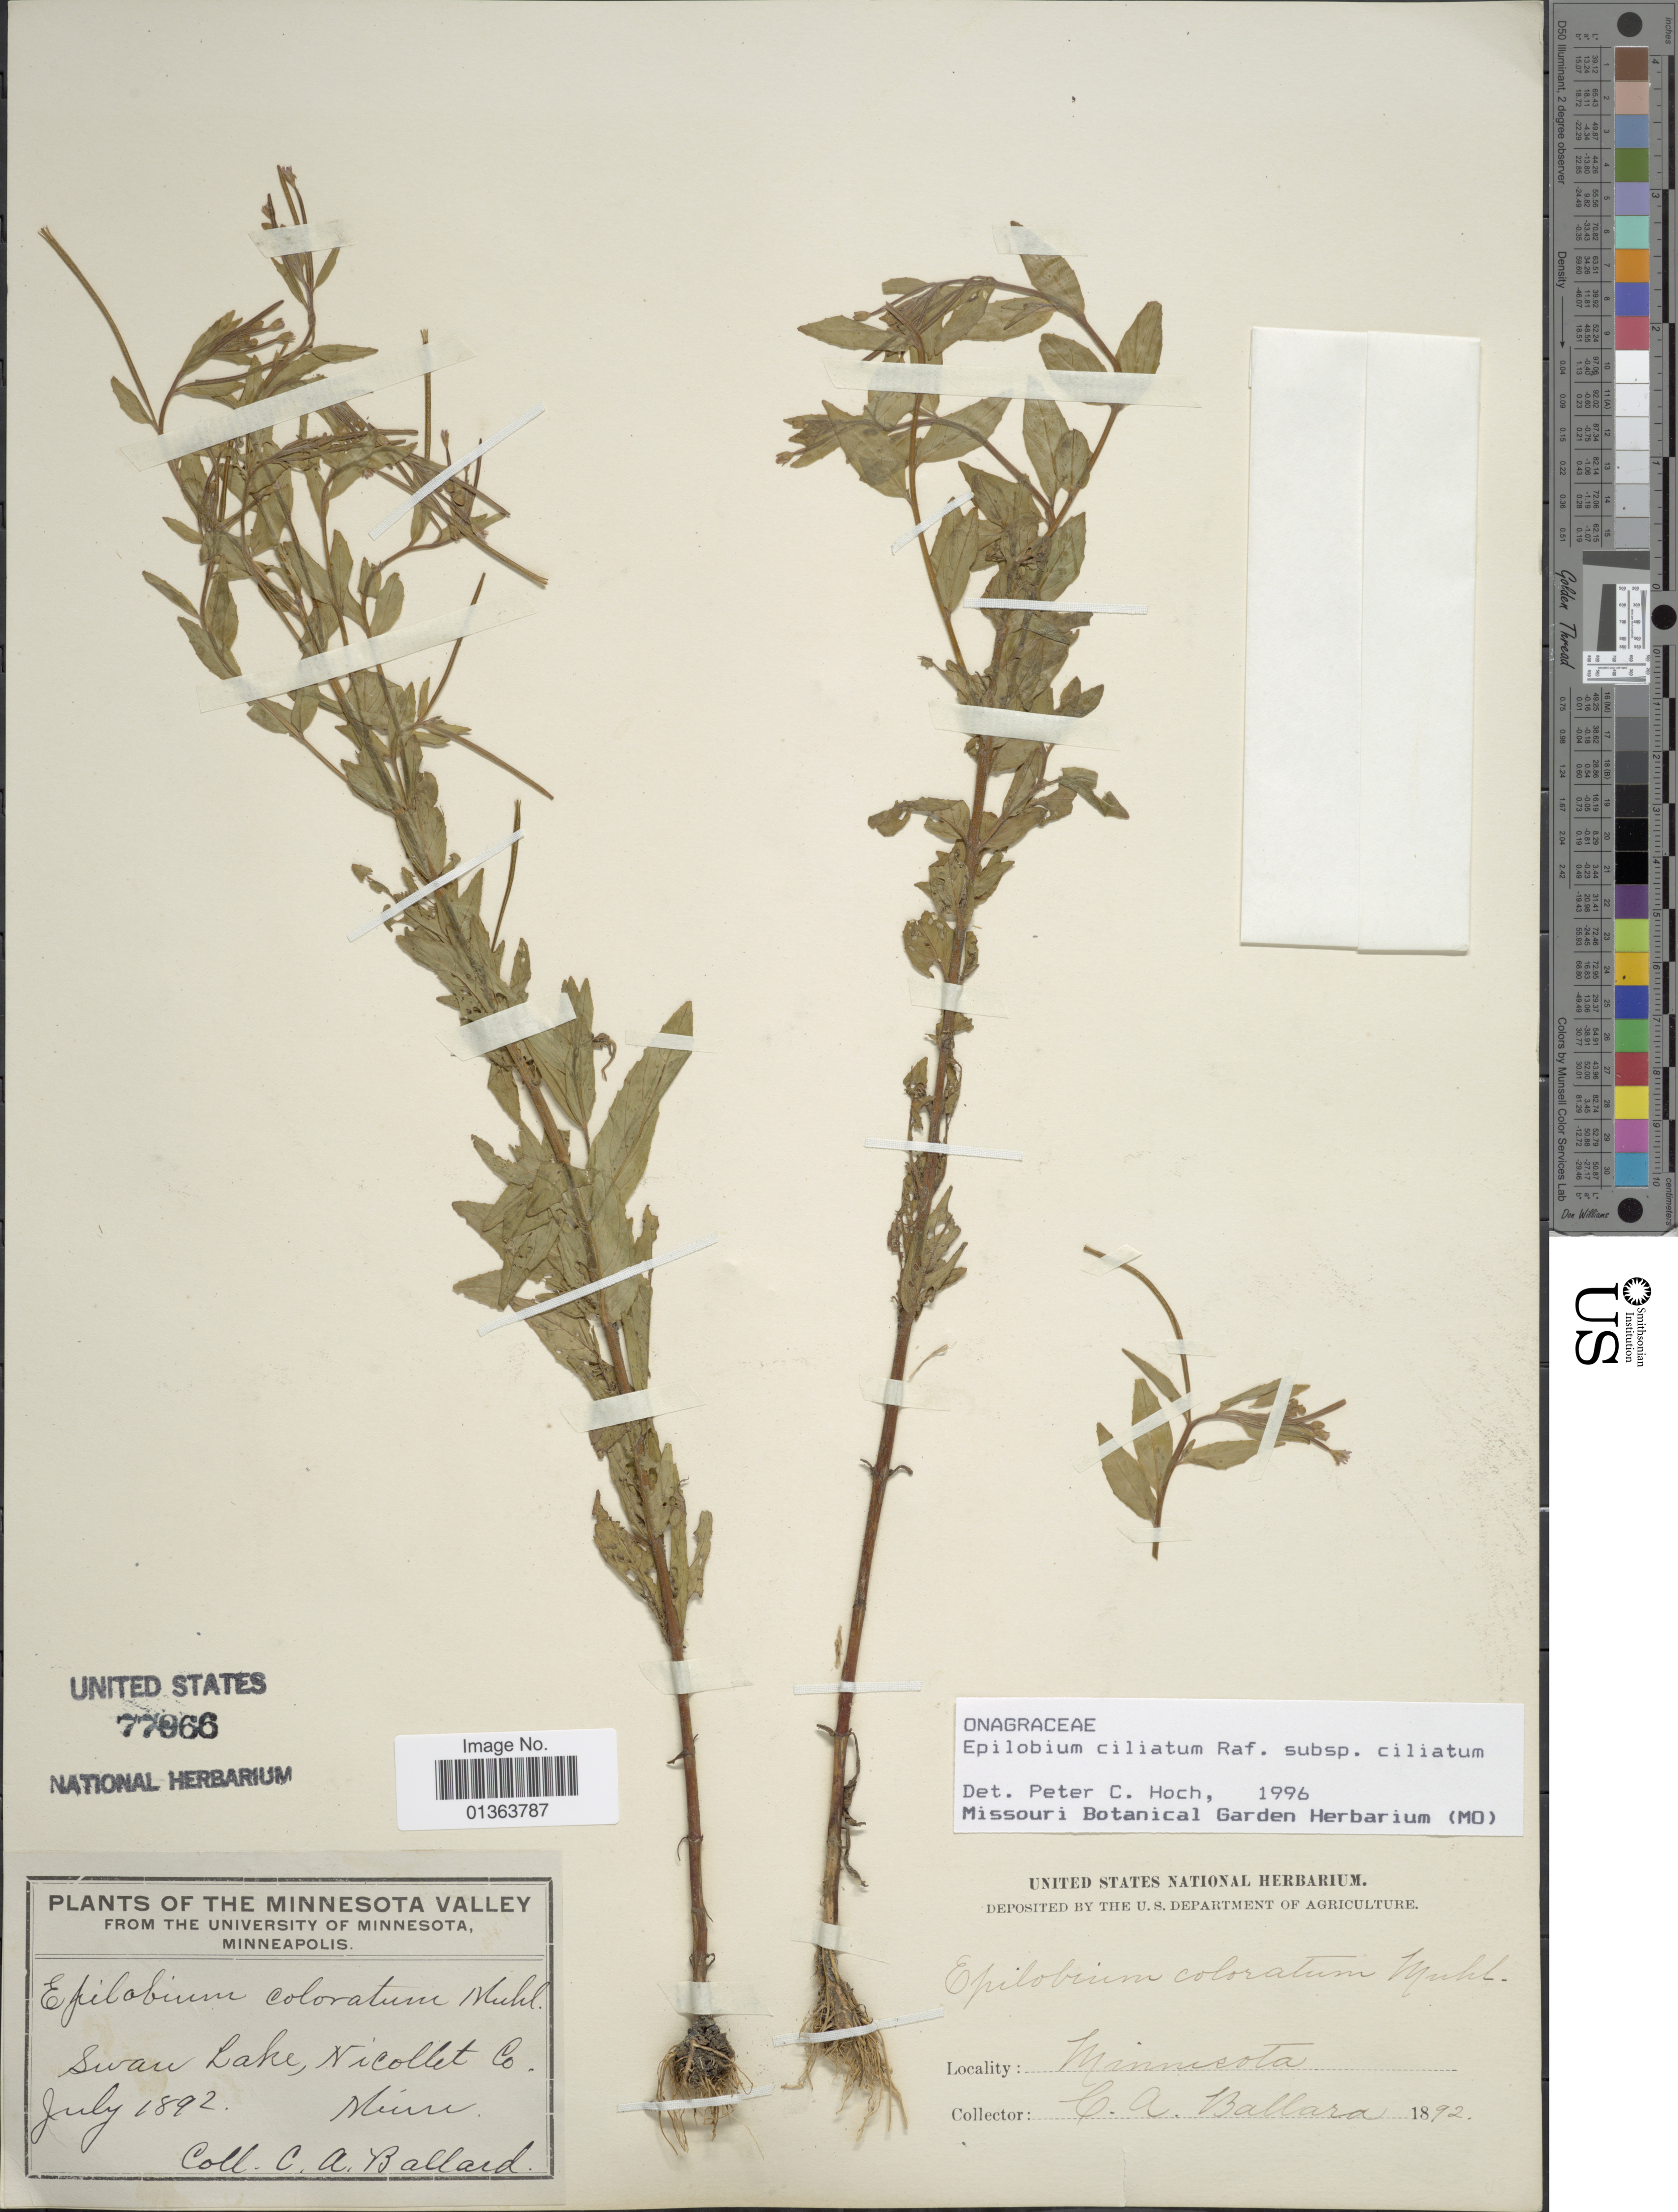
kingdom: Plantae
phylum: Tracheophyta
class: Magnoliopsida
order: Myrtales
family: Onagraceae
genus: Epilobium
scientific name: Epilobium ciliatum subsp. ciliatum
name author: Raf.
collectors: C. Ballara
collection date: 1892-07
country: United States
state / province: Minnesota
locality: Swan Lake, Nicolet Co.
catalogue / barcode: US 77966